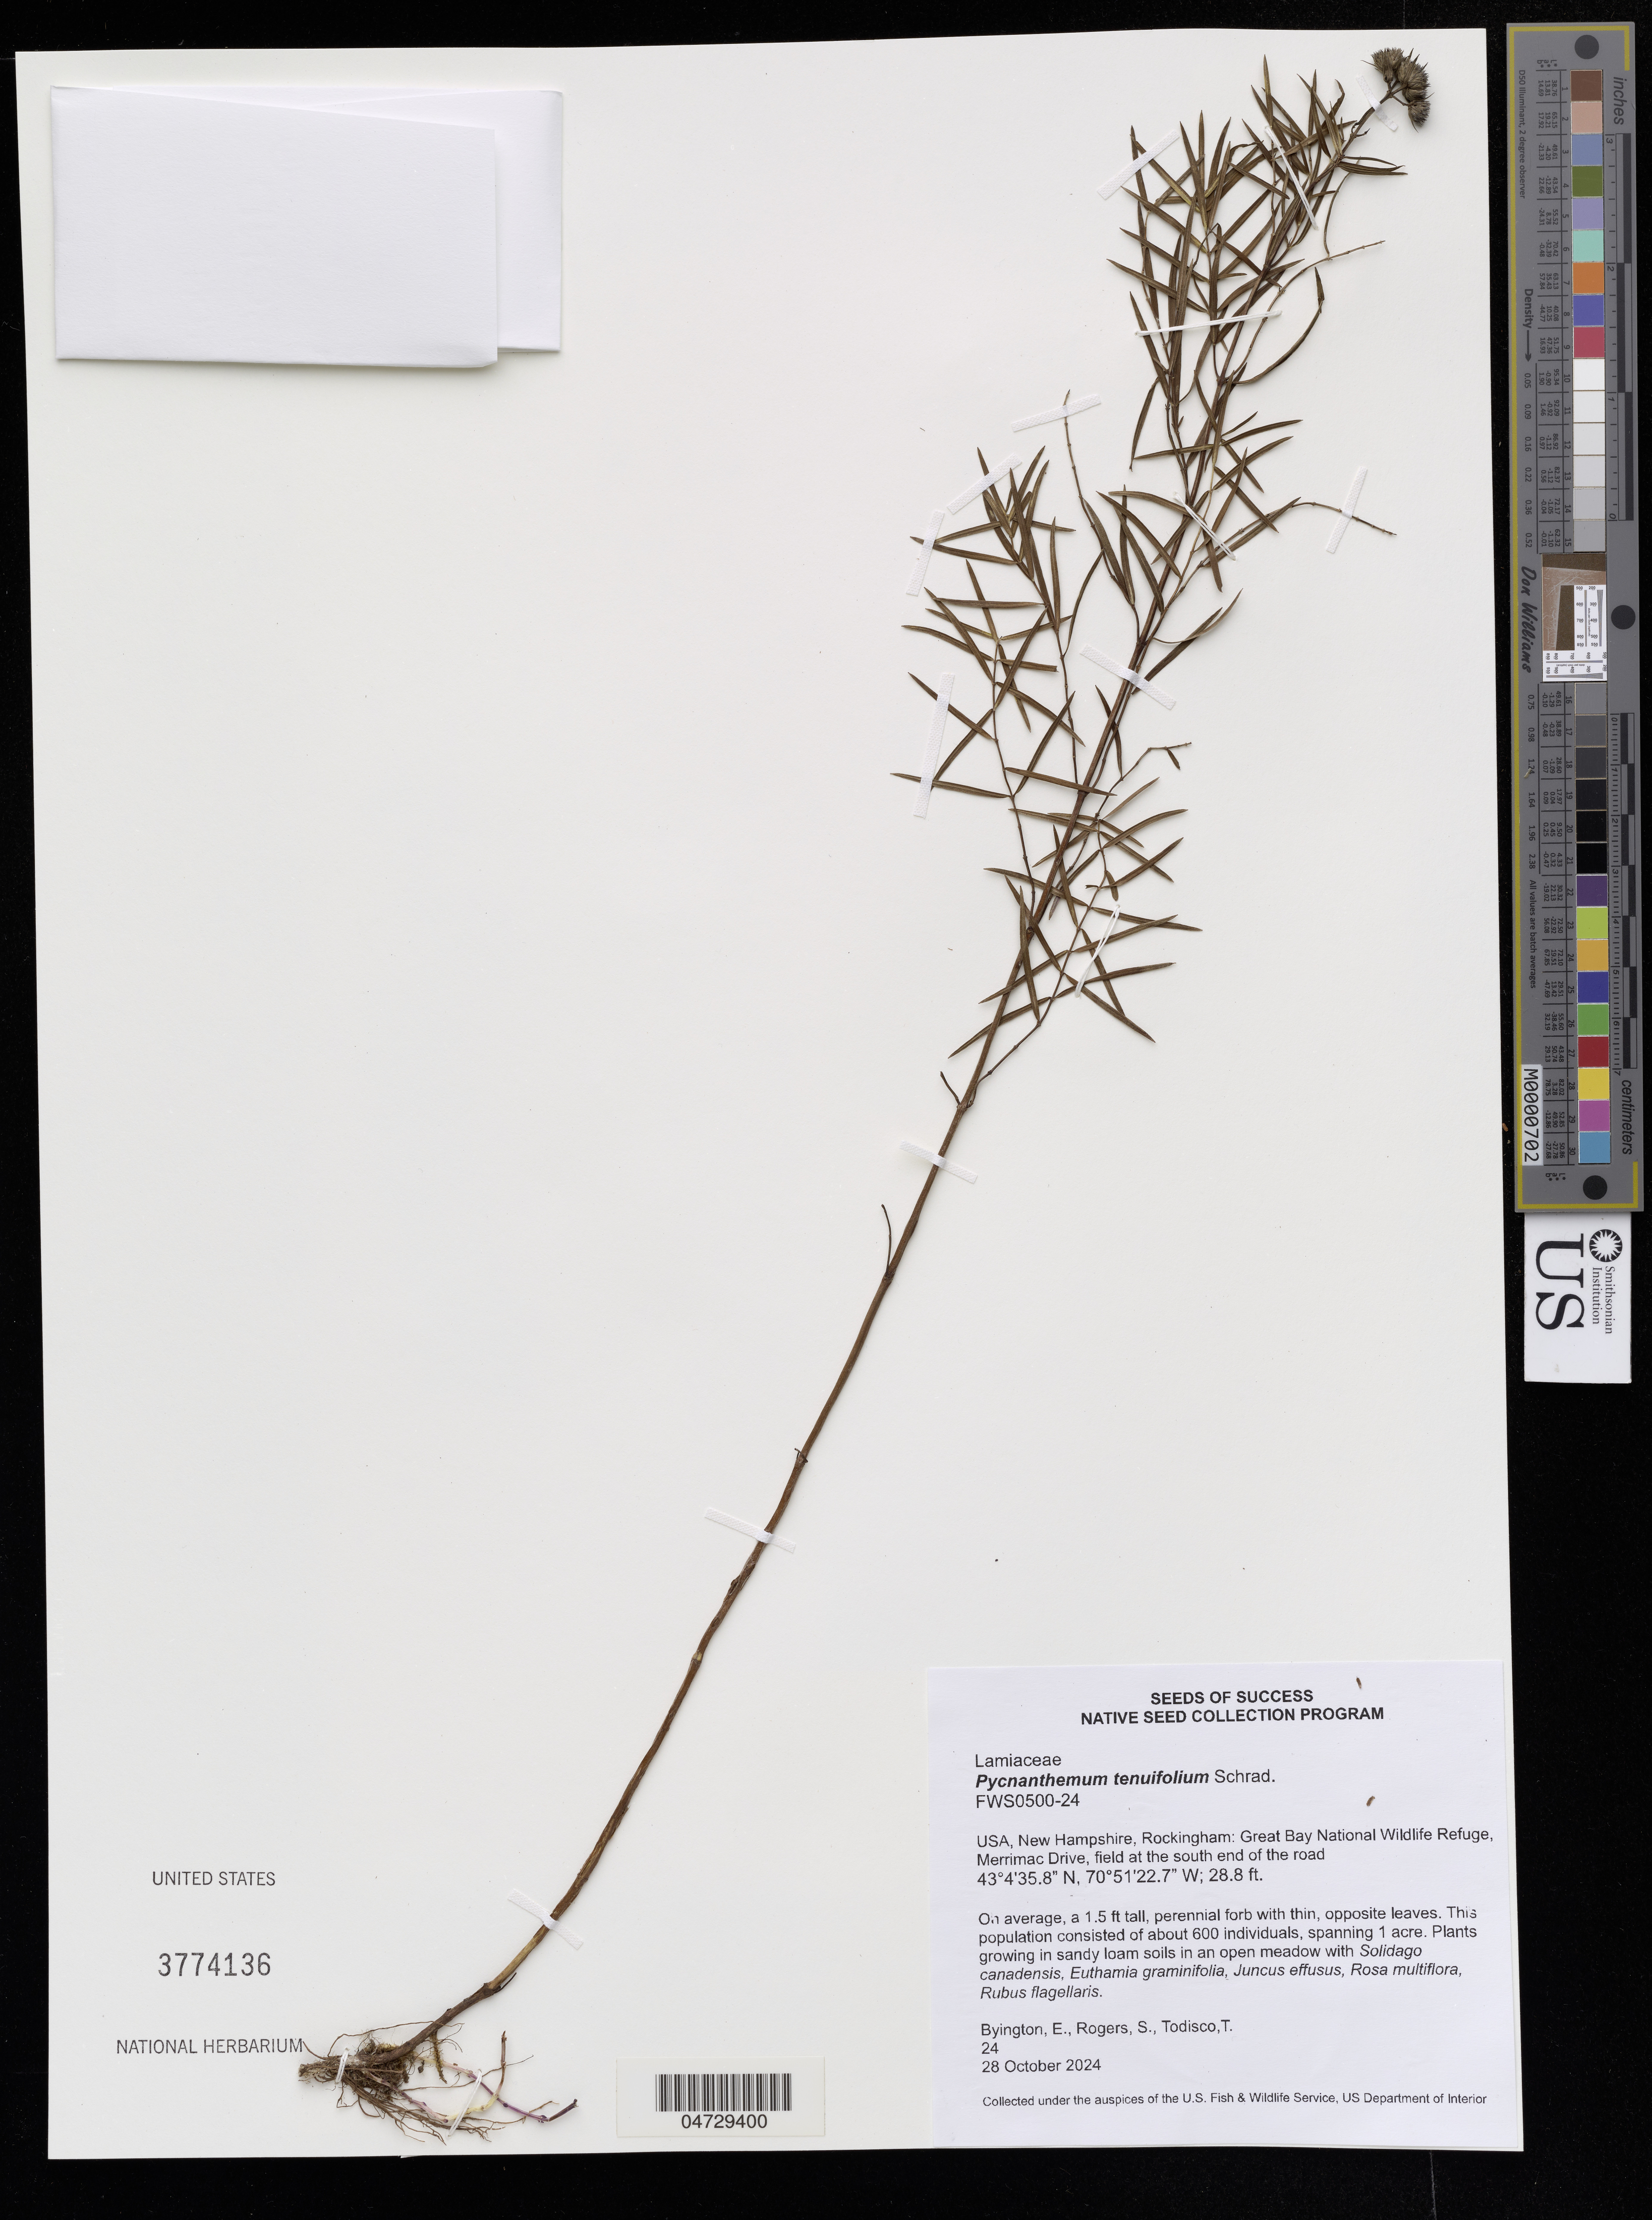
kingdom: Plantae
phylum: Tracheophyta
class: Magnoliopsida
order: Lamiales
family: Lamiaceae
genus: Pycnanthemum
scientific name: Pycnanthemum tenuifolium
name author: Schrad.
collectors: E. Byington, S. Rogers & T. Todisco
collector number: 24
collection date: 2024-10-28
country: United States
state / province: New Hampshire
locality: Rockingham: Great Bay National Wildlife Refuge, Merrimac Drive, field at the south end of the road.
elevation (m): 88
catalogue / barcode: US 3774136